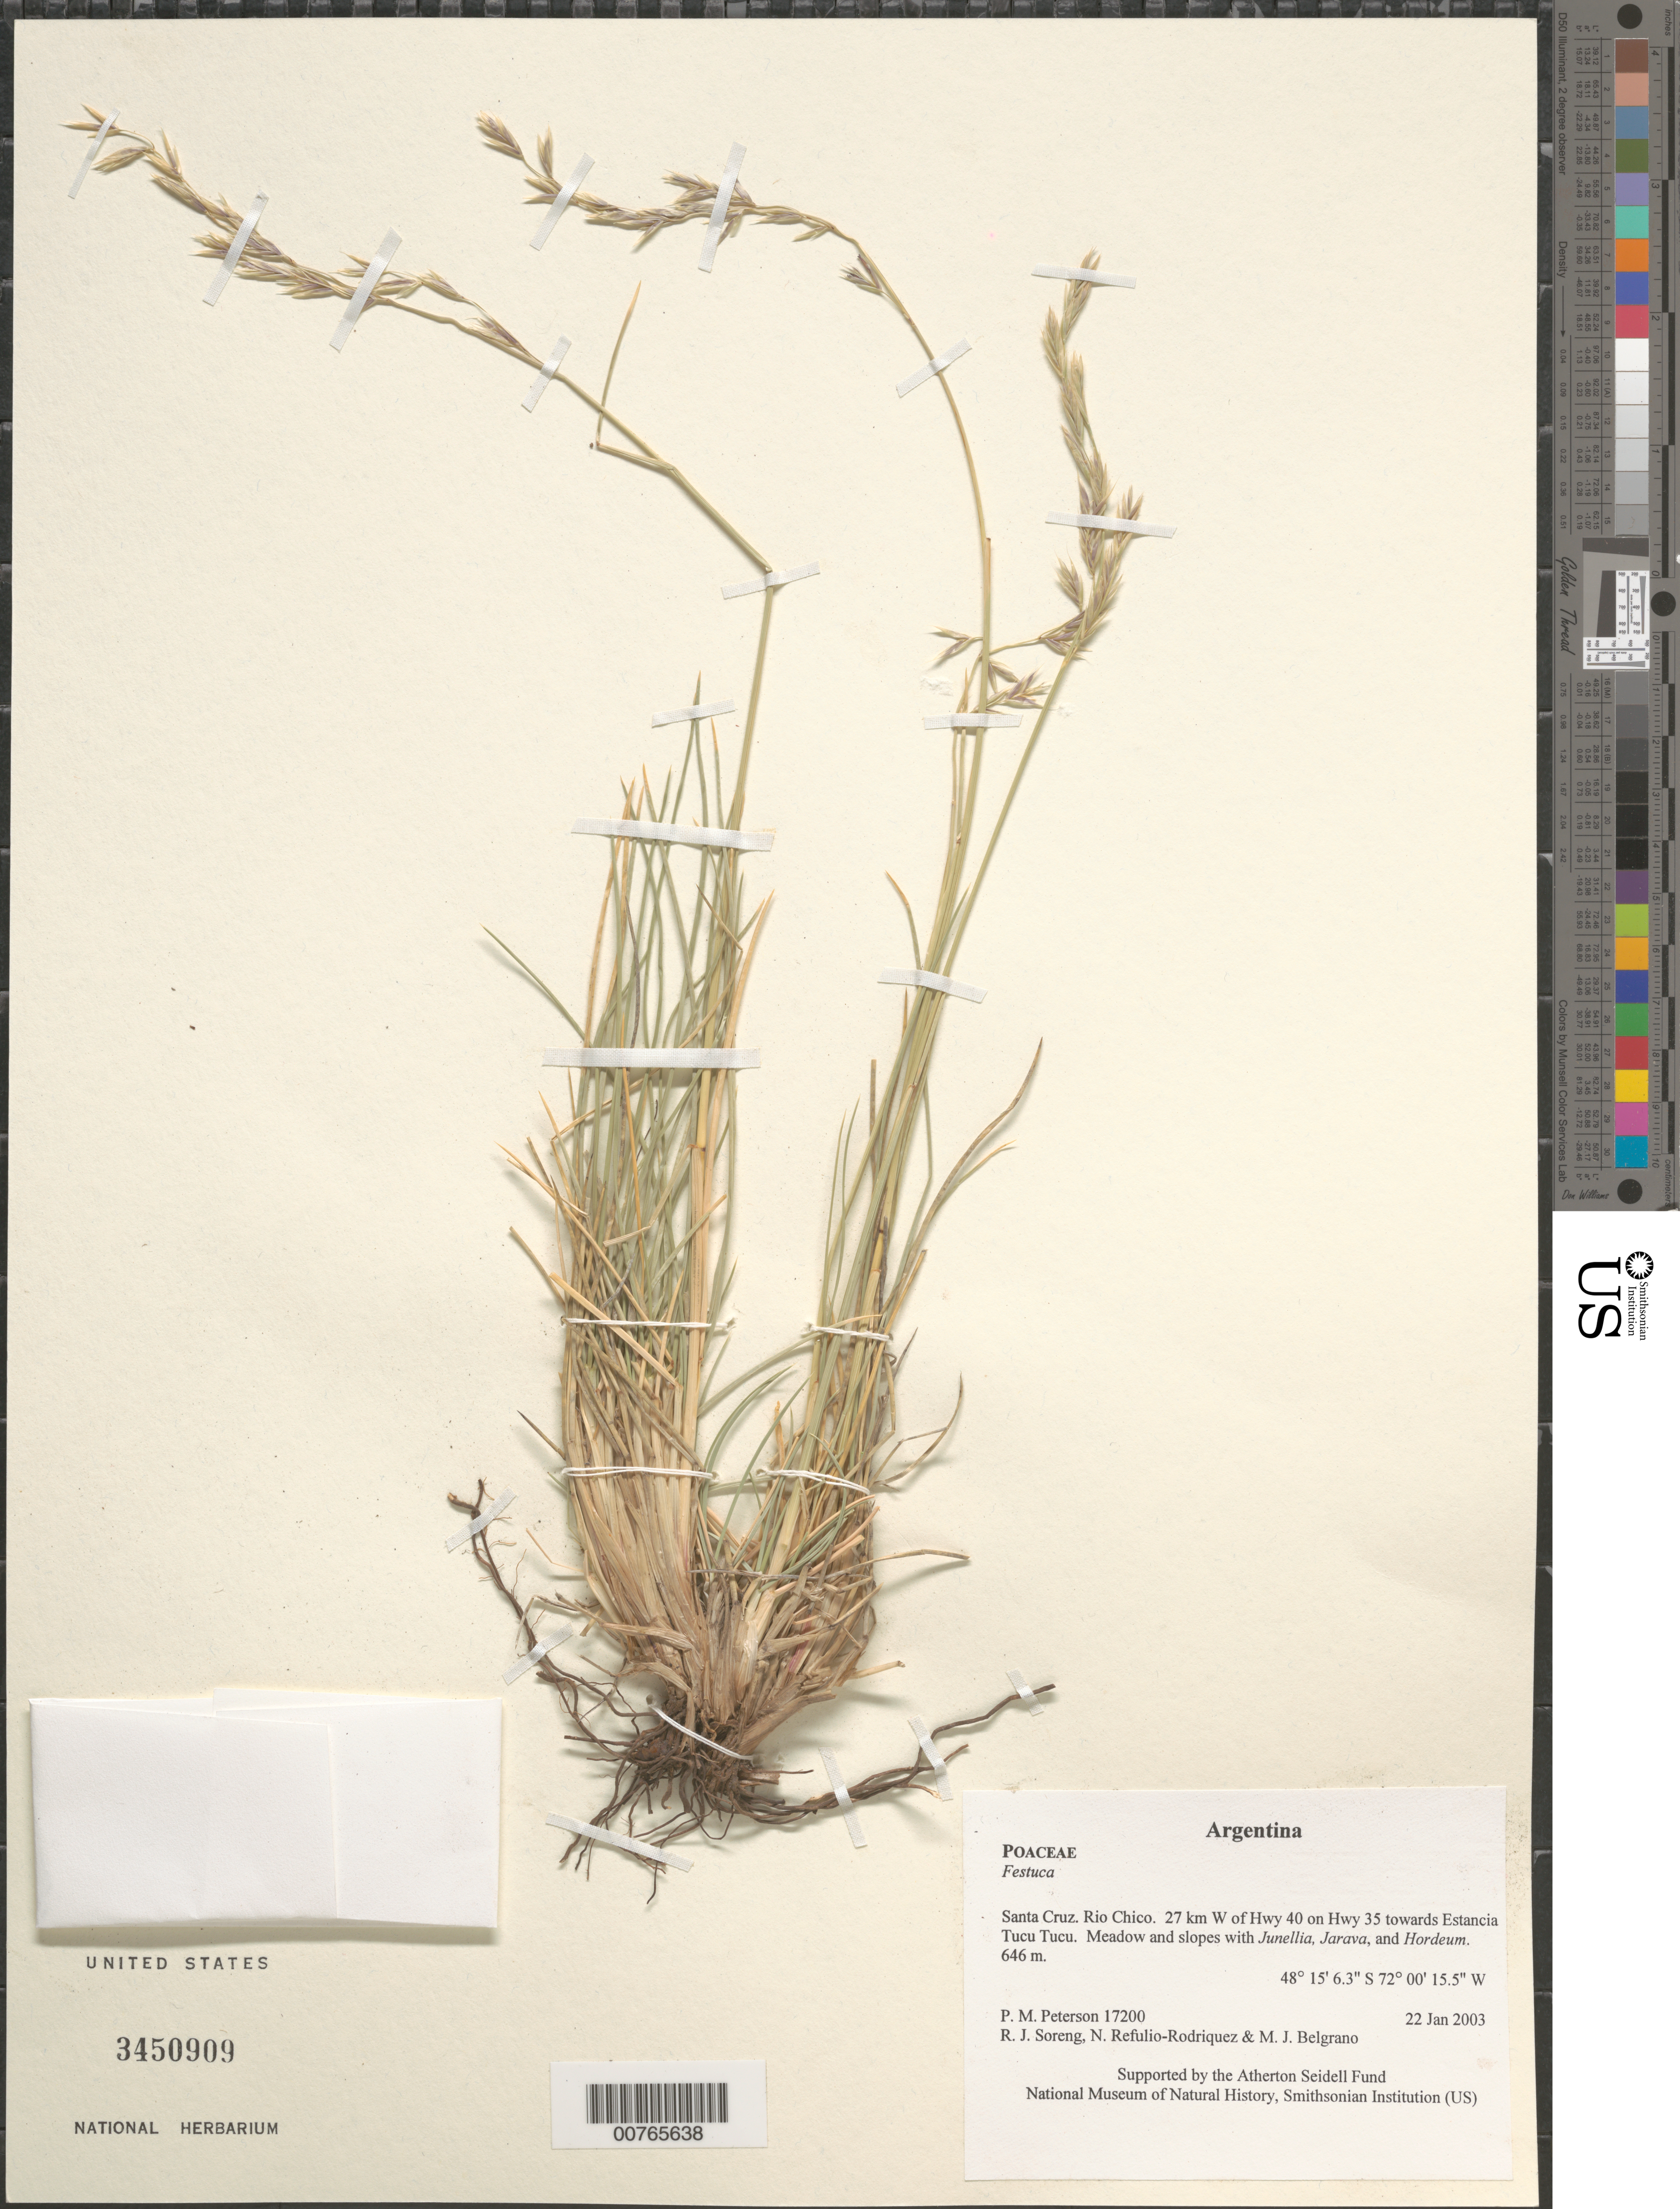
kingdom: Plantae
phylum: Tracheophyta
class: Liliopsida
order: Poales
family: Poaceae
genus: Festuca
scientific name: Festuca sp.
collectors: P. M. Peterson, R. J. Soreng, N. Refulio-Rodríguez & M. Belgrano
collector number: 17200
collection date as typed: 22 Jan 2003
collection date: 2003-01-22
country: Argentina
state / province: Santa Cruz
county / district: Rio Chico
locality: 27 km W of Hwy 40 on Hwy 35 towards Estancia Tucu Tucu. Meadow and slopes with Junellia, Jarava, and Hordeum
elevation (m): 646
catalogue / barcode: US 3450909